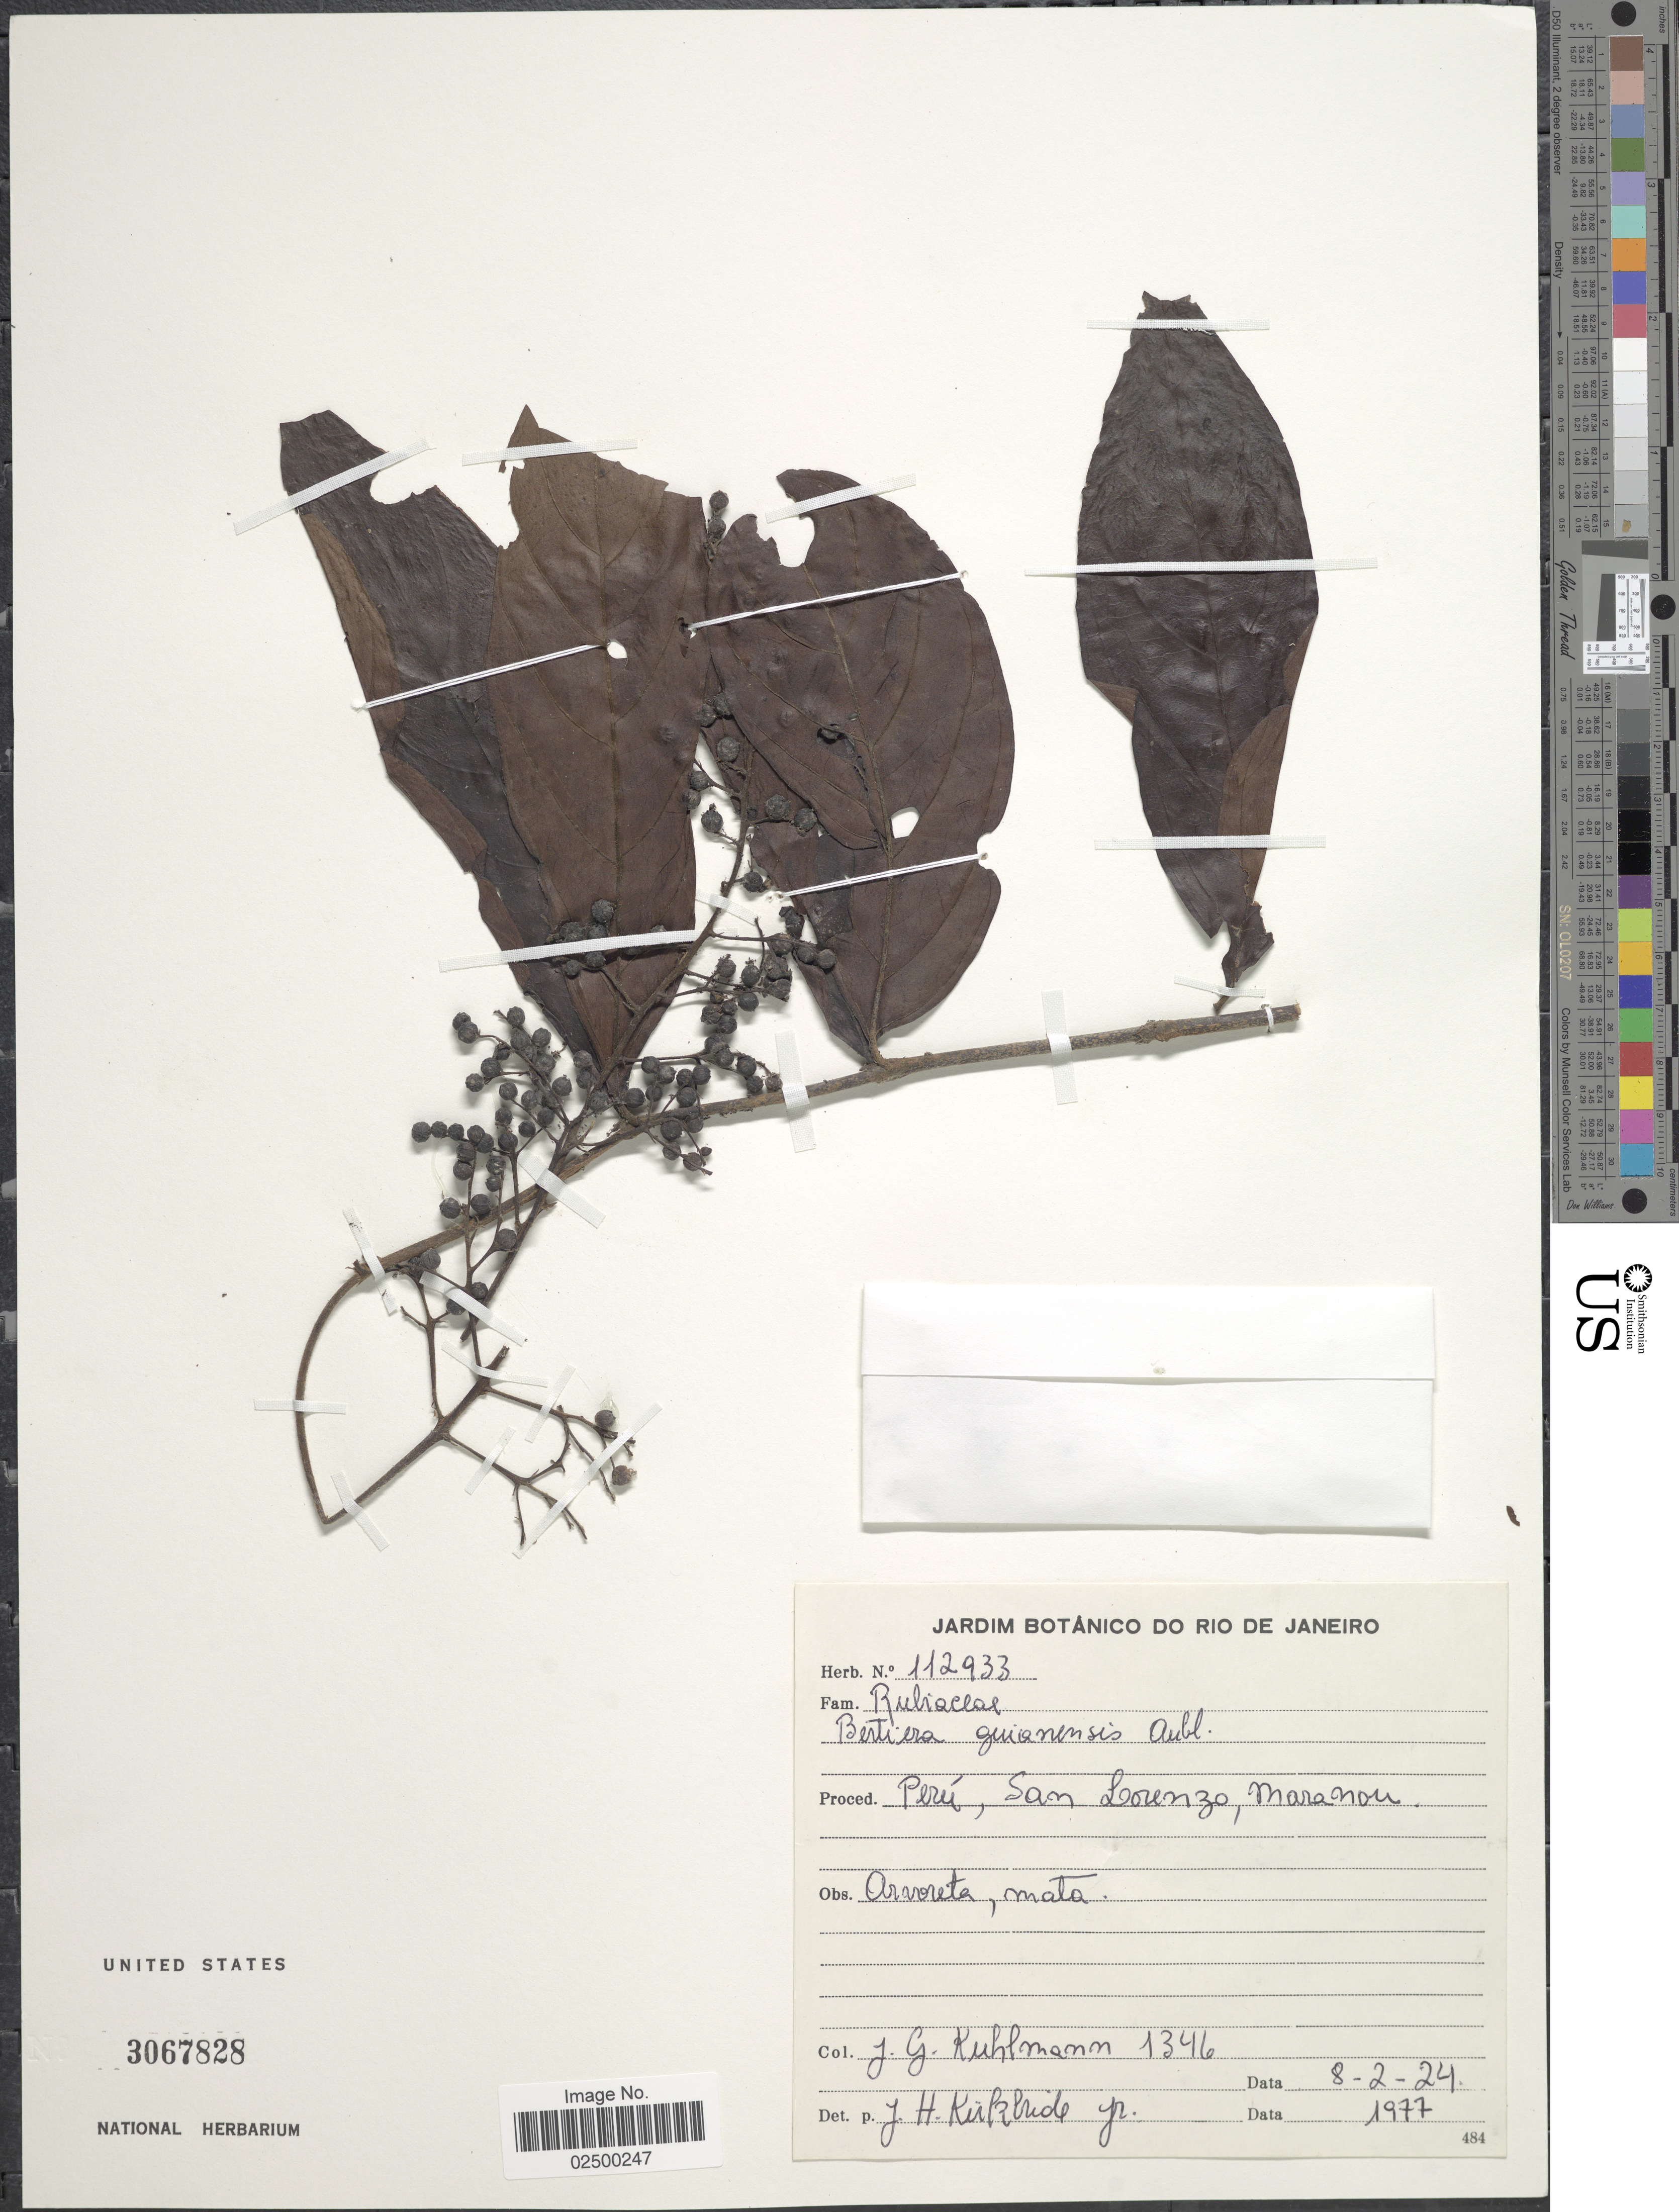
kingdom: Plantae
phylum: Tracheophyta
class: Magnoliopsida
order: Gentianales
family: Rubiaceae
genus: Bertiera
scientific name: Bertiera guianensis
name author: Aubl.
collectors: J. G. Kuhlmann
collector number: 1346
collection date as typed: Transcribed d/m/y: 8/2/24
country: Peru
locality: San Lorenzo, Maranou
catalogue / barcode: US 3067828